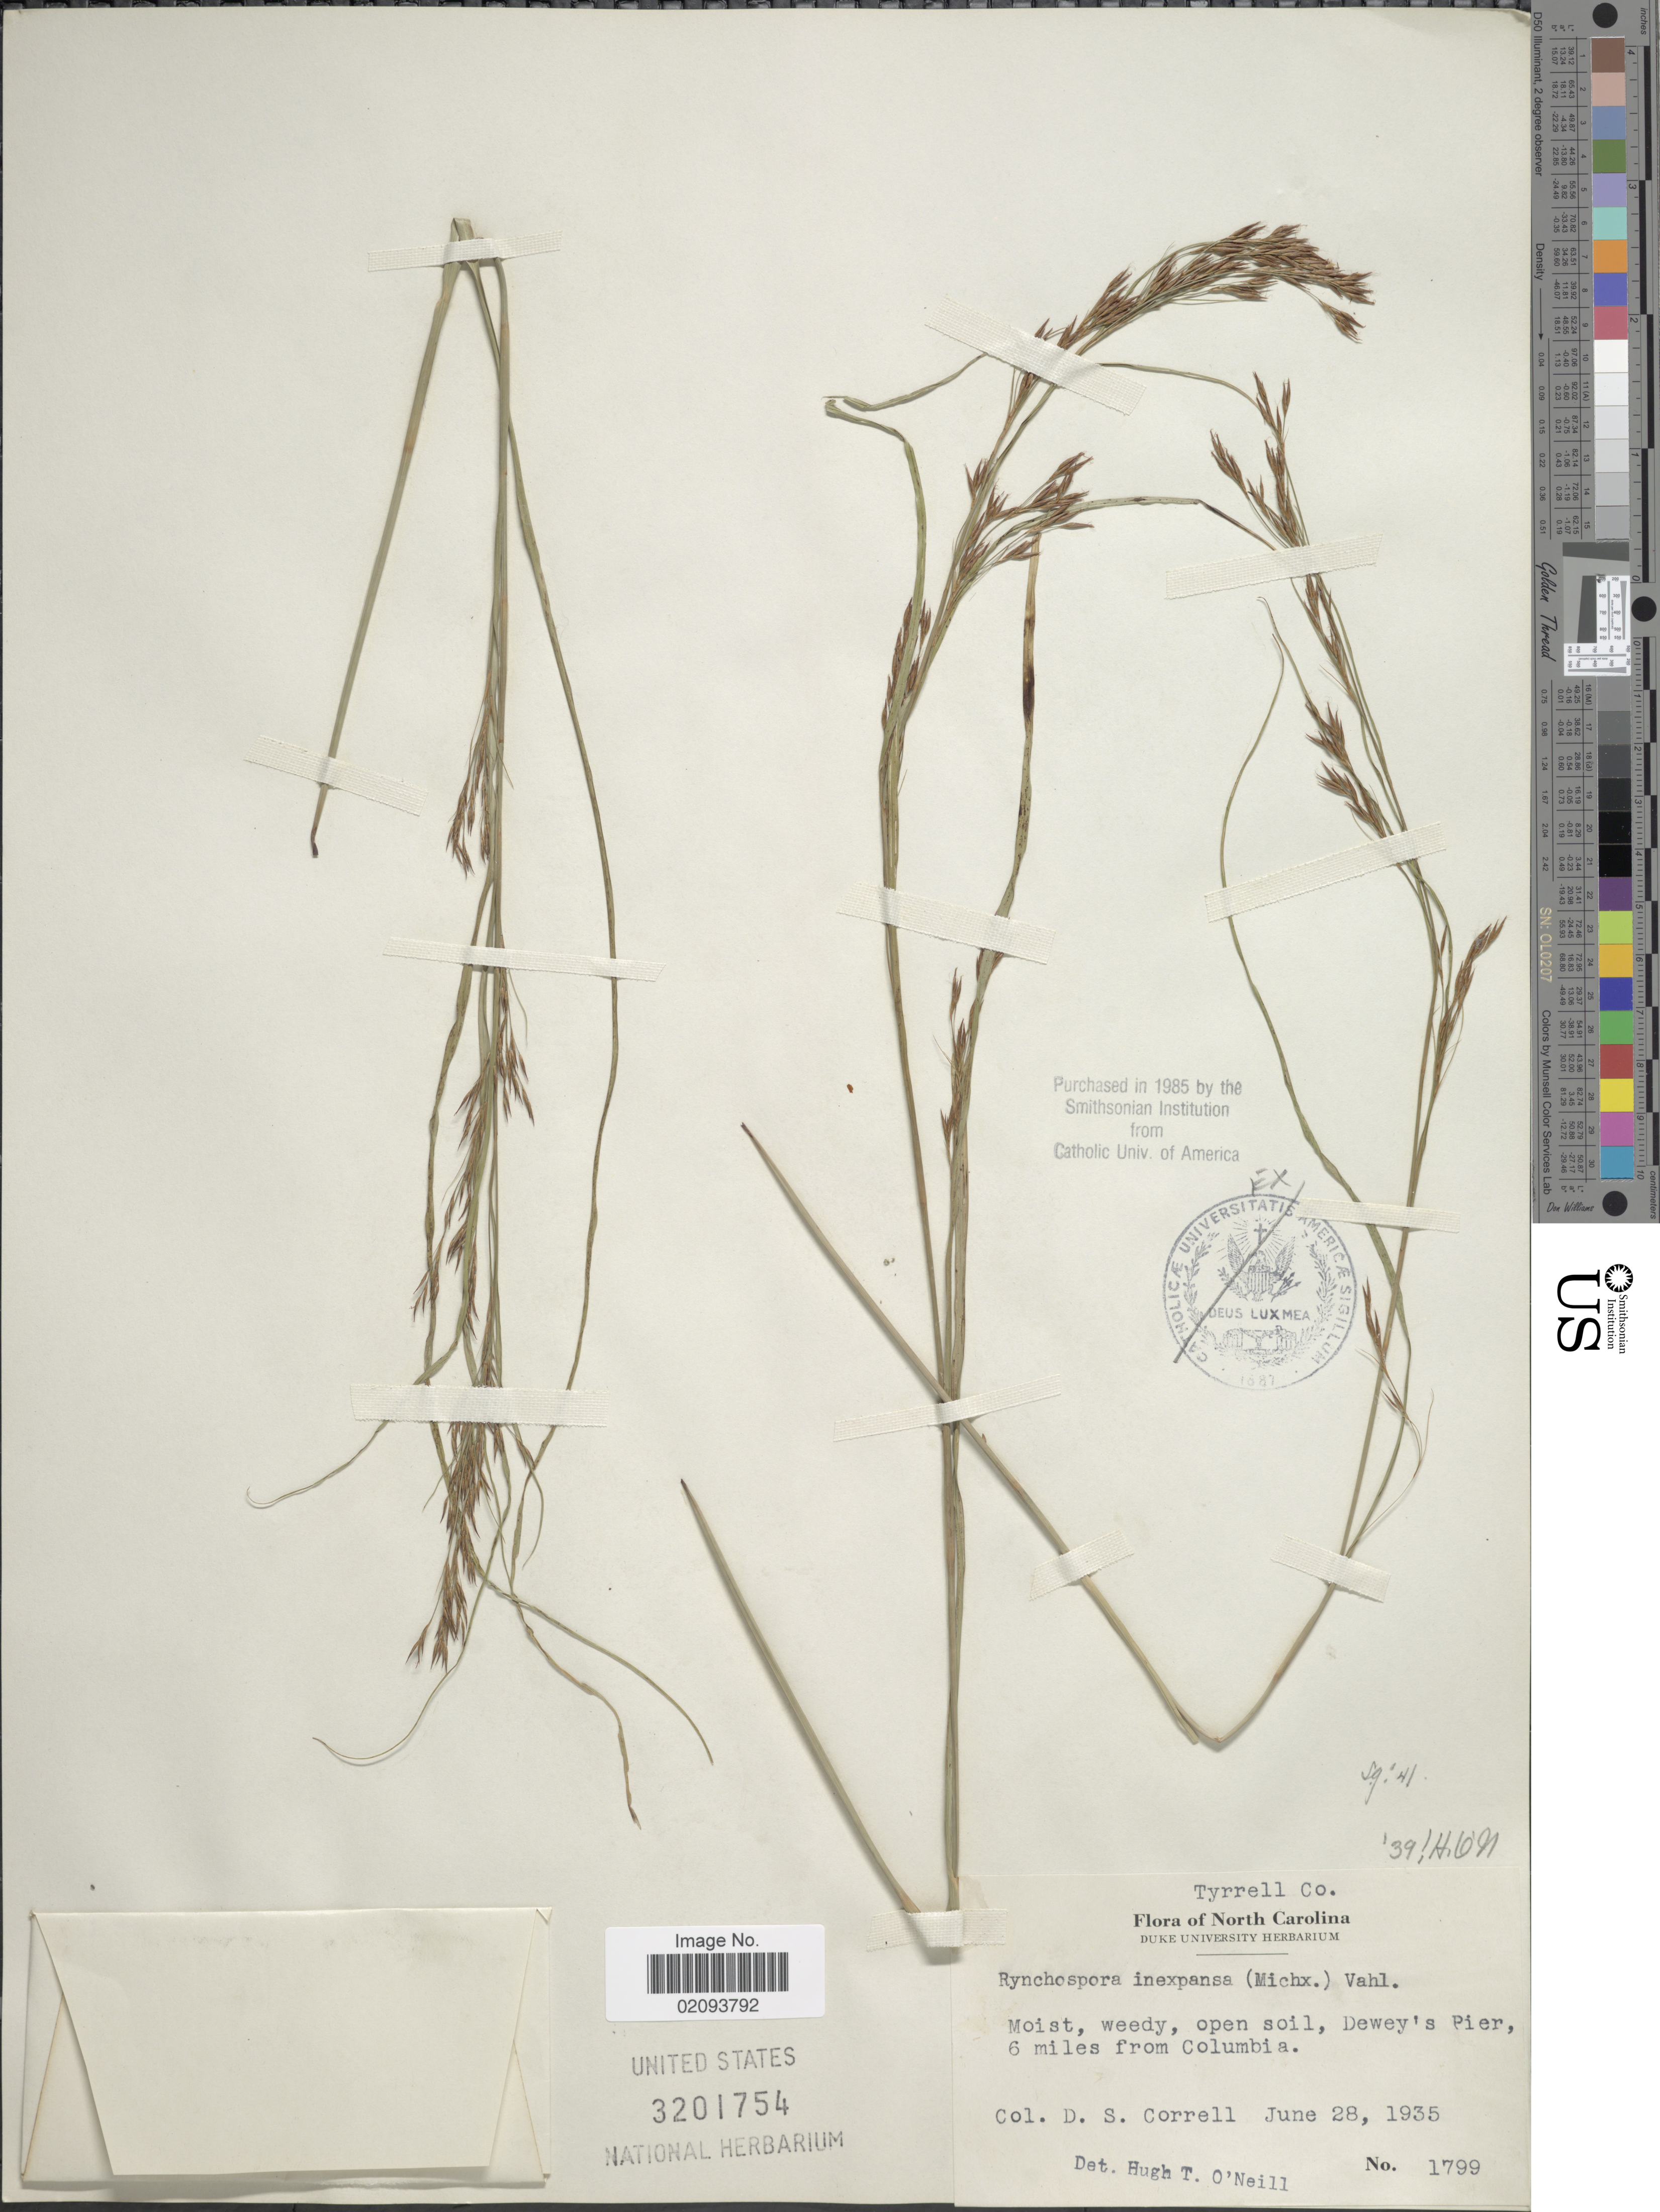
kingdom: Plantae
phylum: Tracheophyta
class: Liliopsida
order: Poales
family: Cyperaceae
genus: Rhynchospora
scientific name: Rhynchospora inexpansa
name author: (Michx.) Vahl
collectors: D. S. Correll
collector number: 1799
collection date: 1935-06-28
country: United States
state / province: North Carolina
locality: Tyrrell Co. Moist, weedy, open soil, Dewey's Pier, 6 miles from Columbia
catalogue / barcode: US 3201754